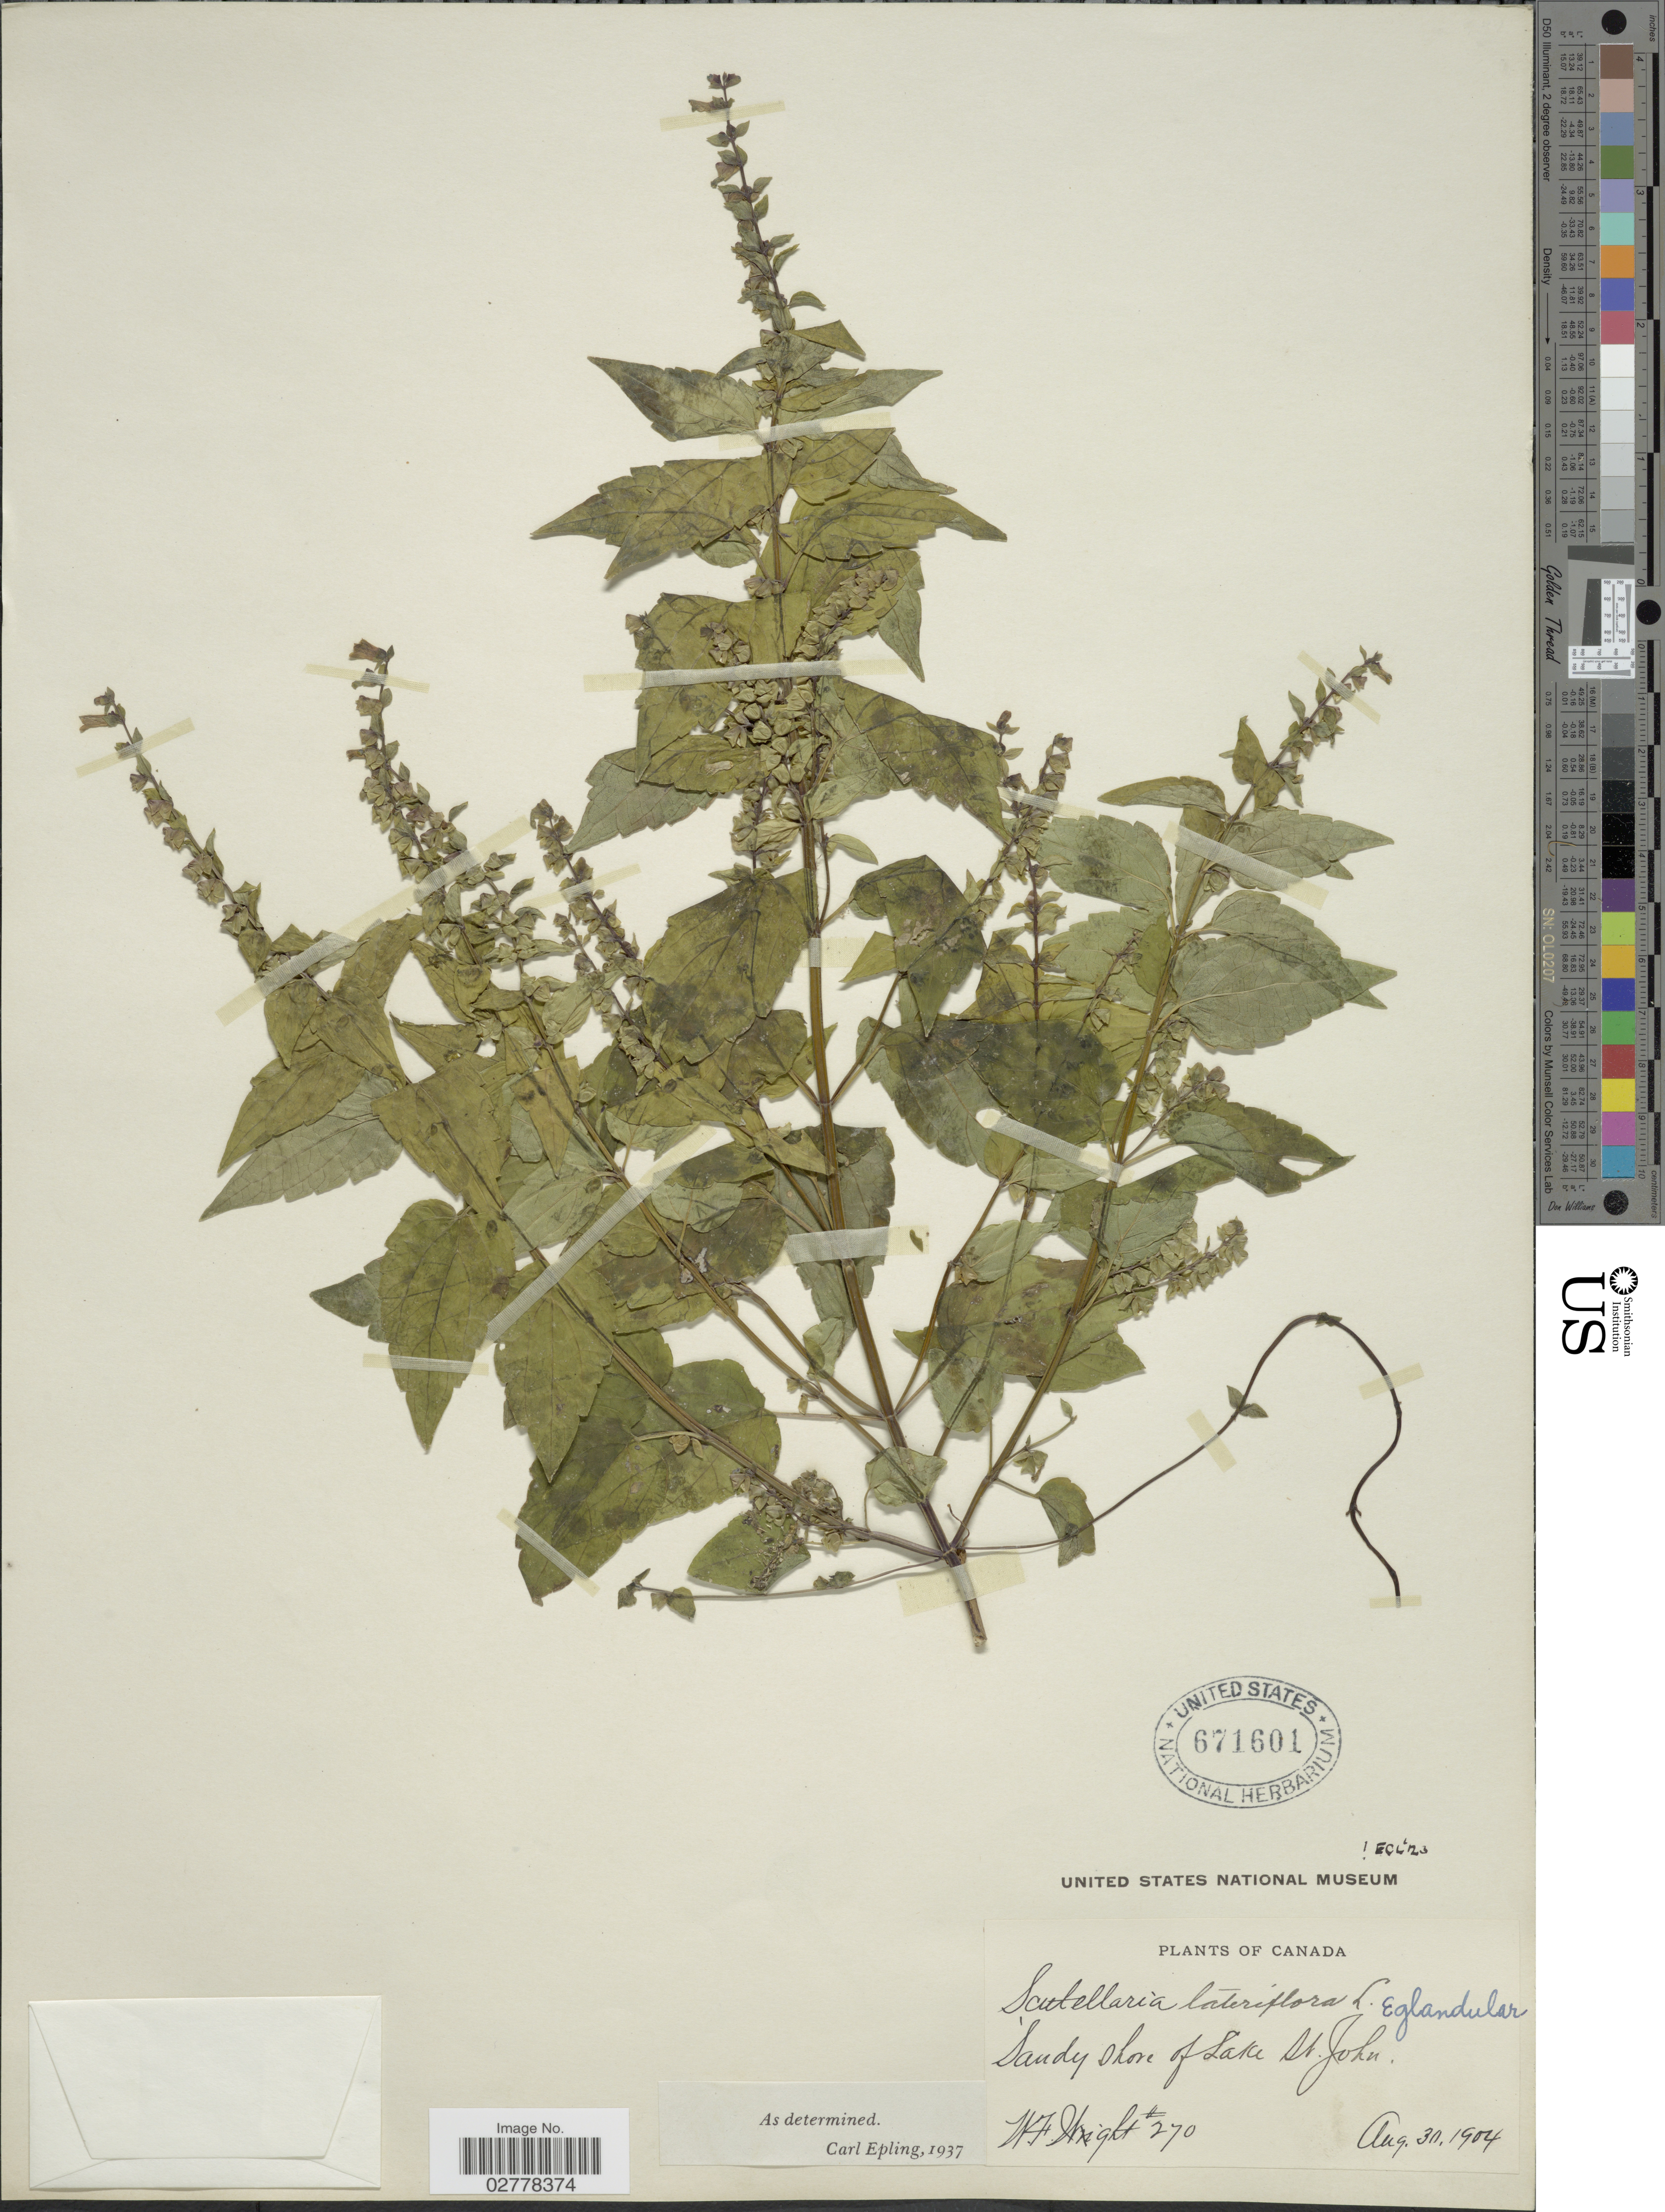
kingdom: Plantae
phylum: Tracheophyta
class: Magnoliopsida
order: Lamiales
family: Lamiaceae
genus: Scutellaria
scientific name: Scutellaria lateriflora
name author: L.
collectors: W. F. Wright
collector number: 270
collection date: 1904-04-30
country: Canada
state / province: Quebec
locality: Sandy shore of Lake St. John.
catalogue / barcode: US 671601